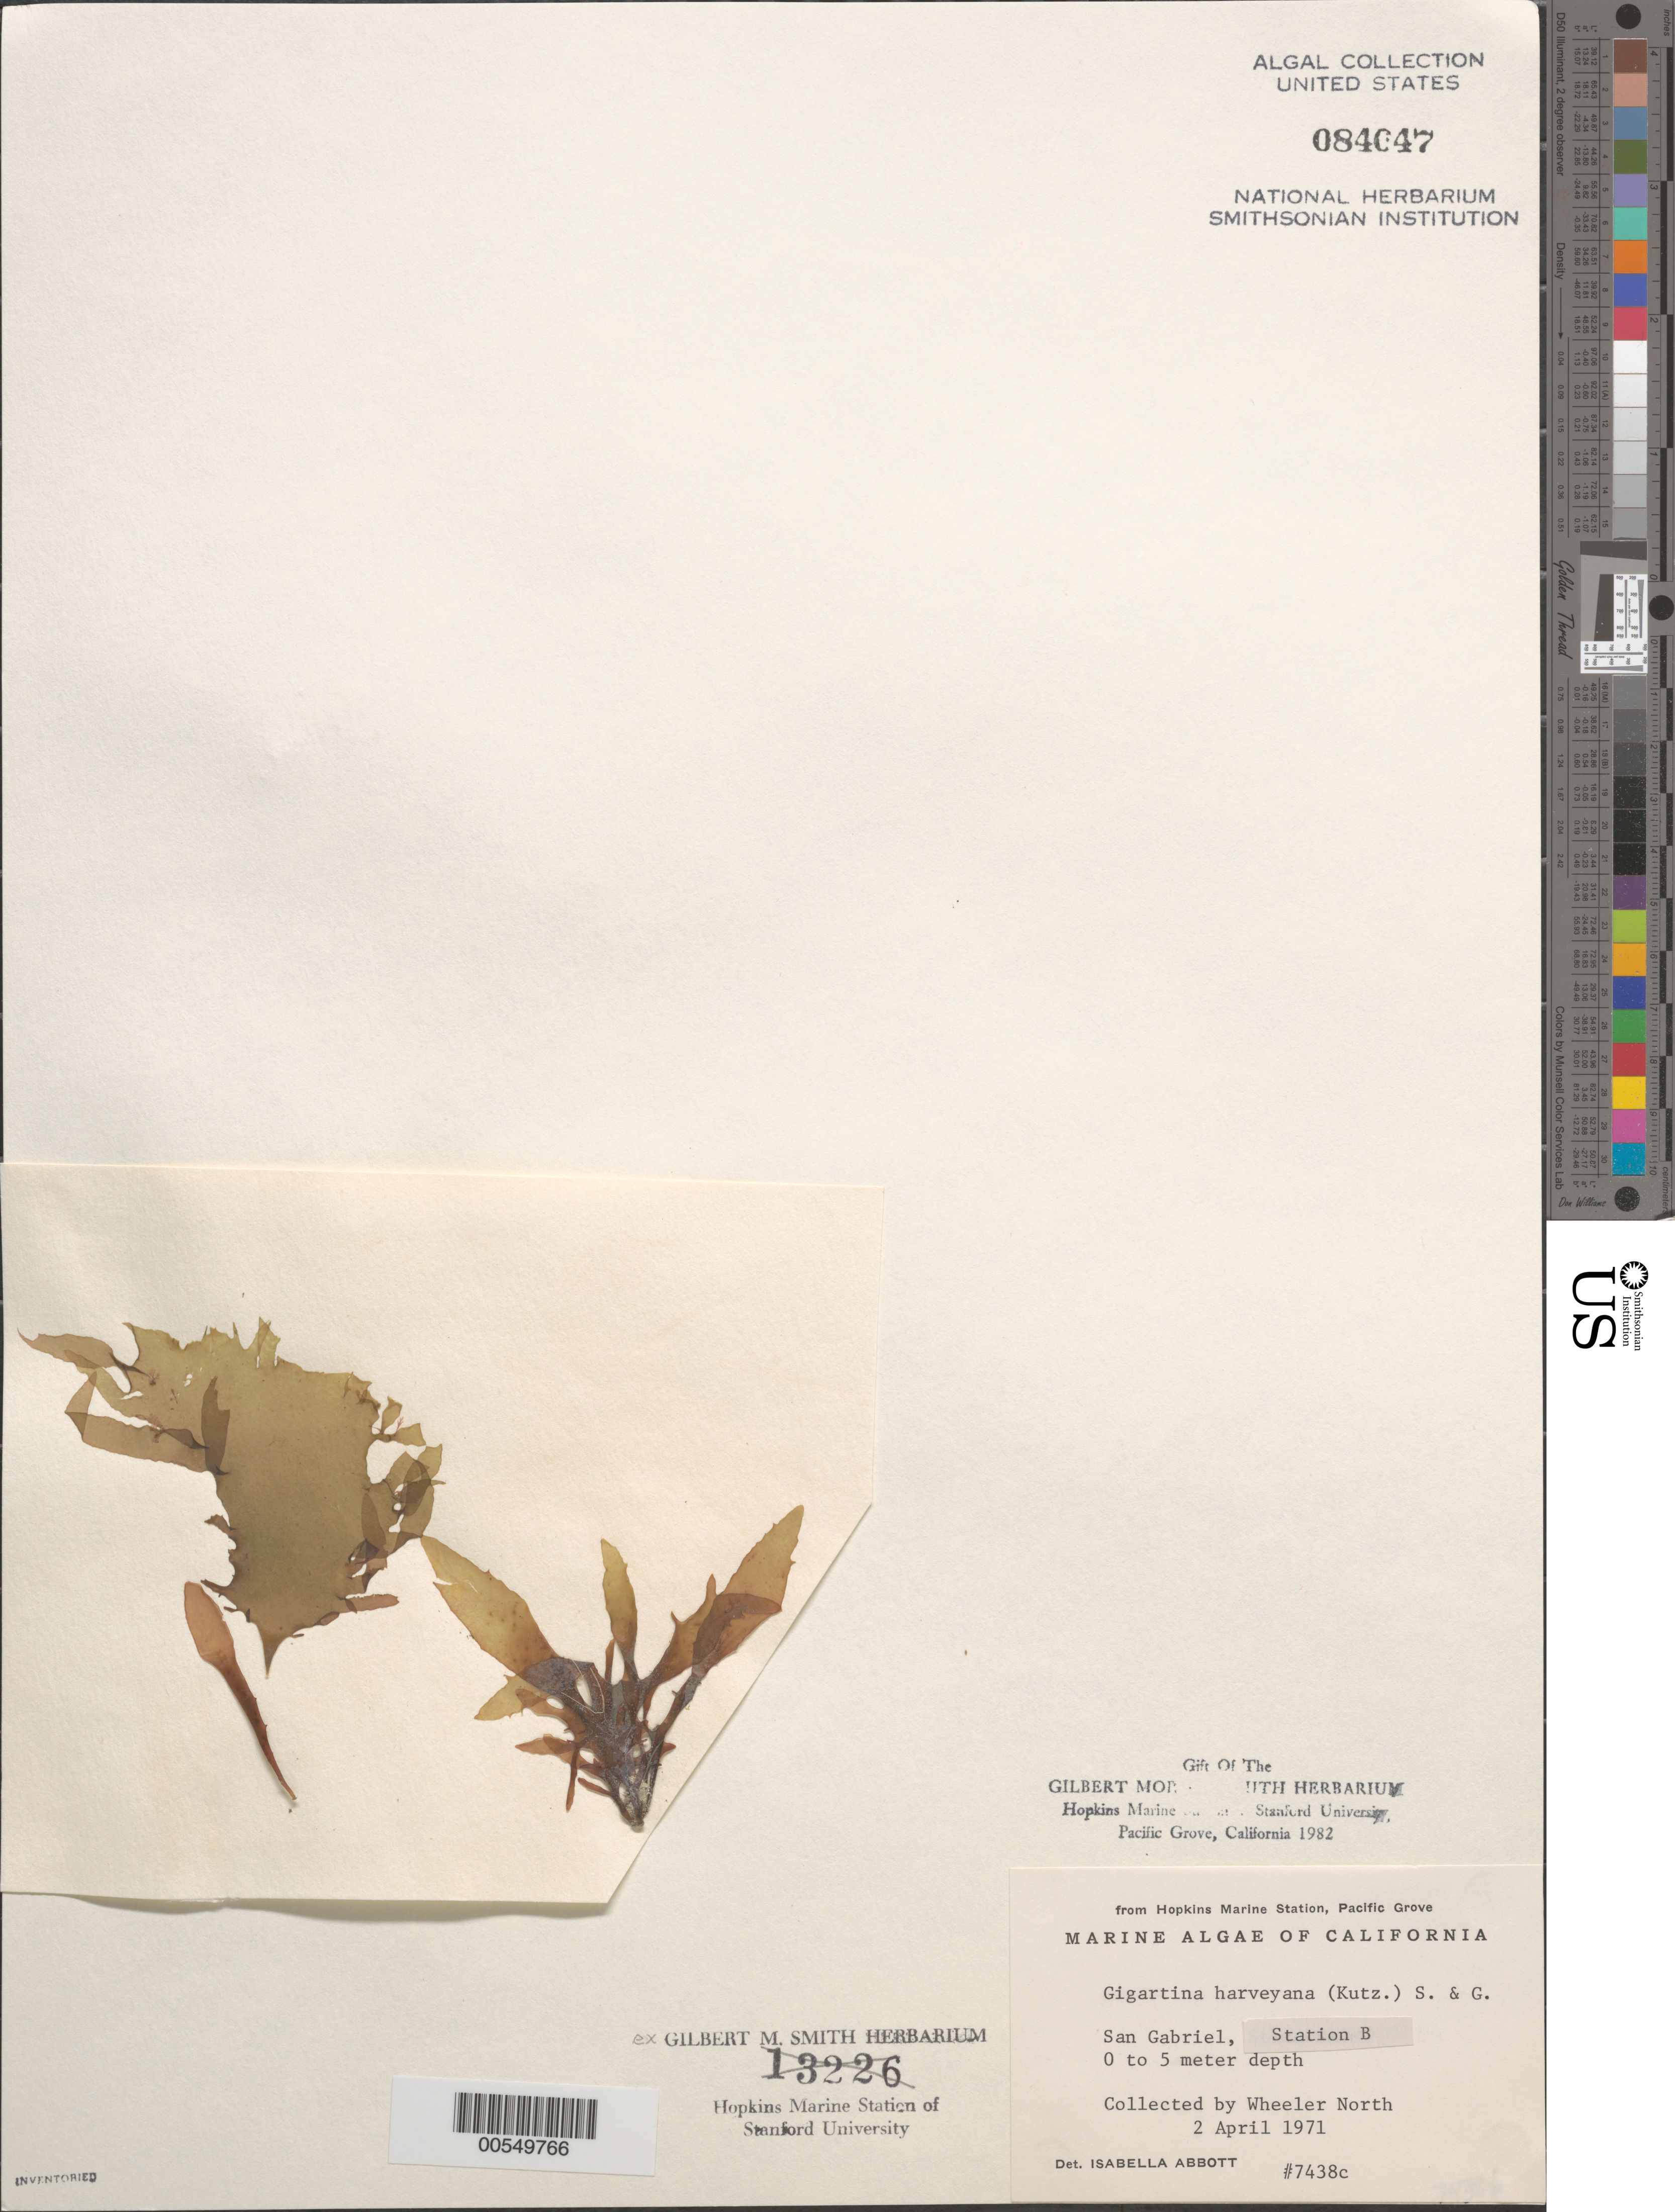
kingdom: Plantae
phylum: Rhodophyta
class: Florideophyceae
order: Gigartinales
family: Gigartinaceae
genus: Chondracanthus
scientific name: Chondracanthus harveyanus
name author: (Kütz.) Guiry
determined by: Algae name updating Project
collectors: W. North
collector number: IAA 7438c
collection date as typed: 02 Apr 1971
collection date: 1971-04-02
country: United States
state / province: California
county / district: Los Angeles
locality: San Gabriel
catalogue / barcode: US 84047